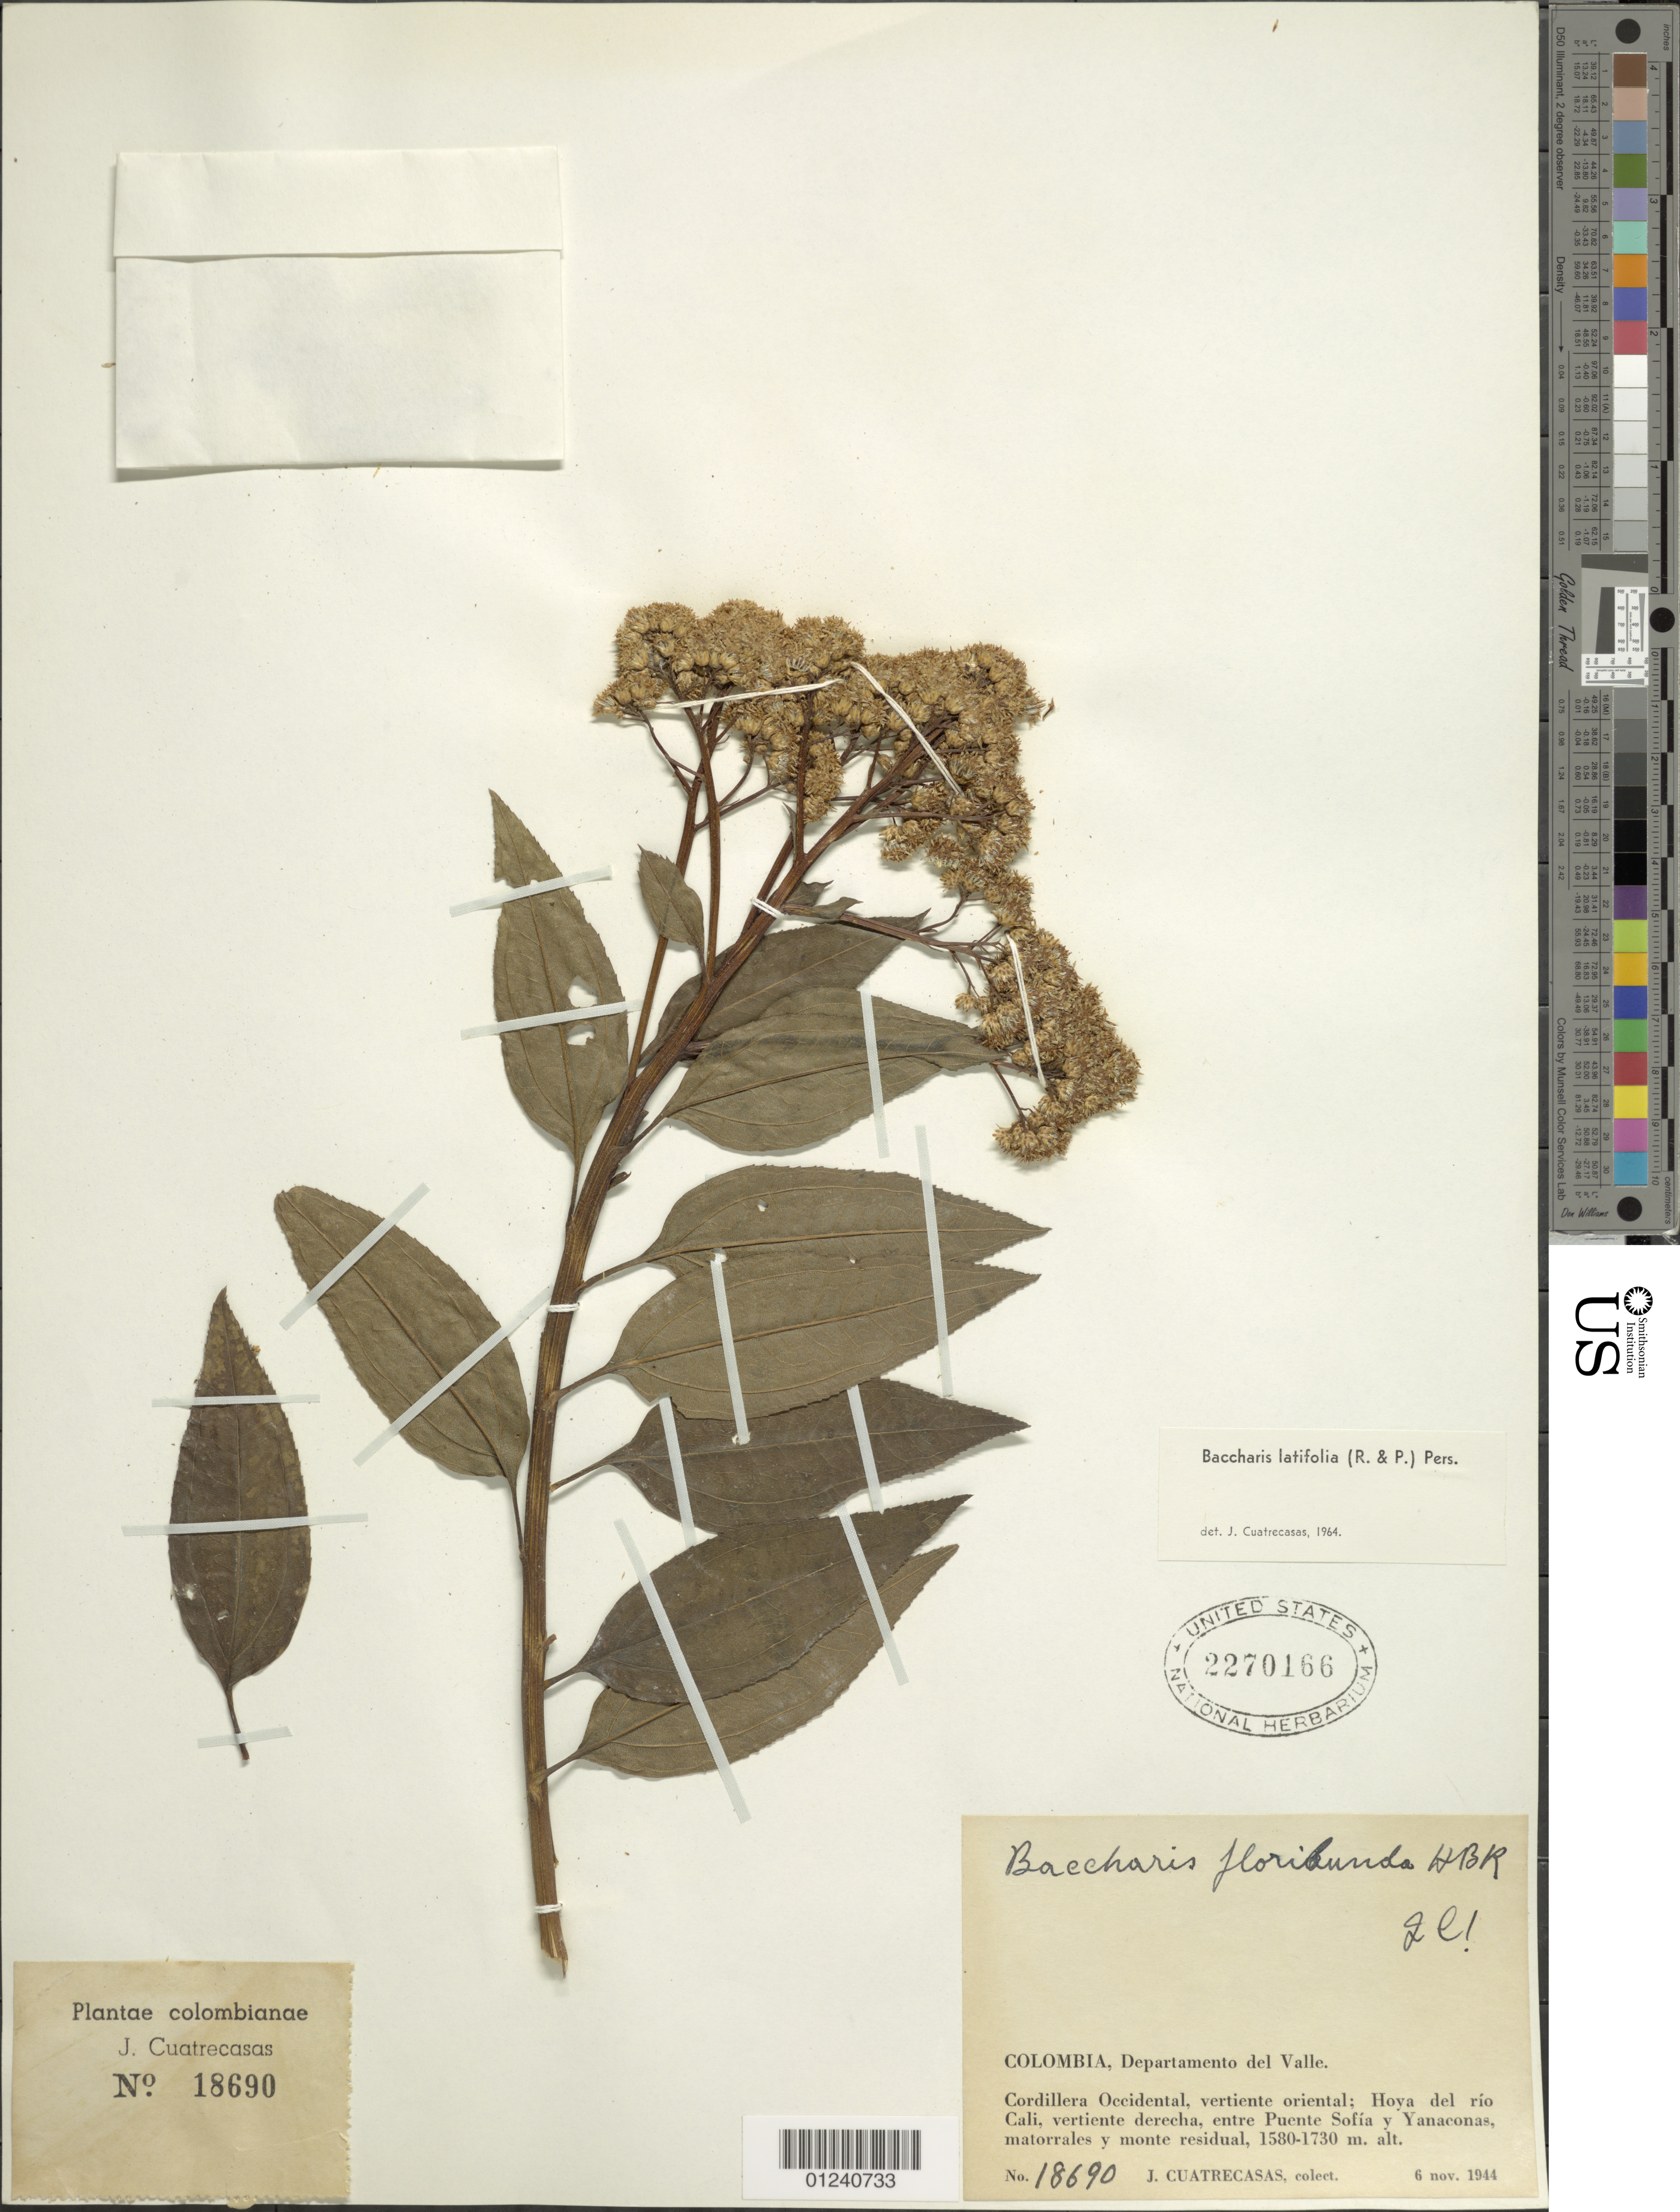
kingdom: Plantae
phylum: Tracheophyta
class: Magnoliopsida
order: Asterales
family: Asteraceae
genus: Baccharis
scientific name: Baccharis latifolia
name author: (Ruiz & Pav.) Pers.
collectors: J. Cuatrecasas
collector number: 18690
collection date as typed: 06 Nov 1944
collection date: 1944-11-06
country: Colombia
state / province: Valle del Cauca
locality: Cordillera Occidental, Vertiente Occidental; Hoya del Rio Cali, Vertiente Derecha, between Puente Sofia and Yanaconas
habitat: matorrales y monte residual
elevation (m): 1580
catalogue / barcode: US 2270166